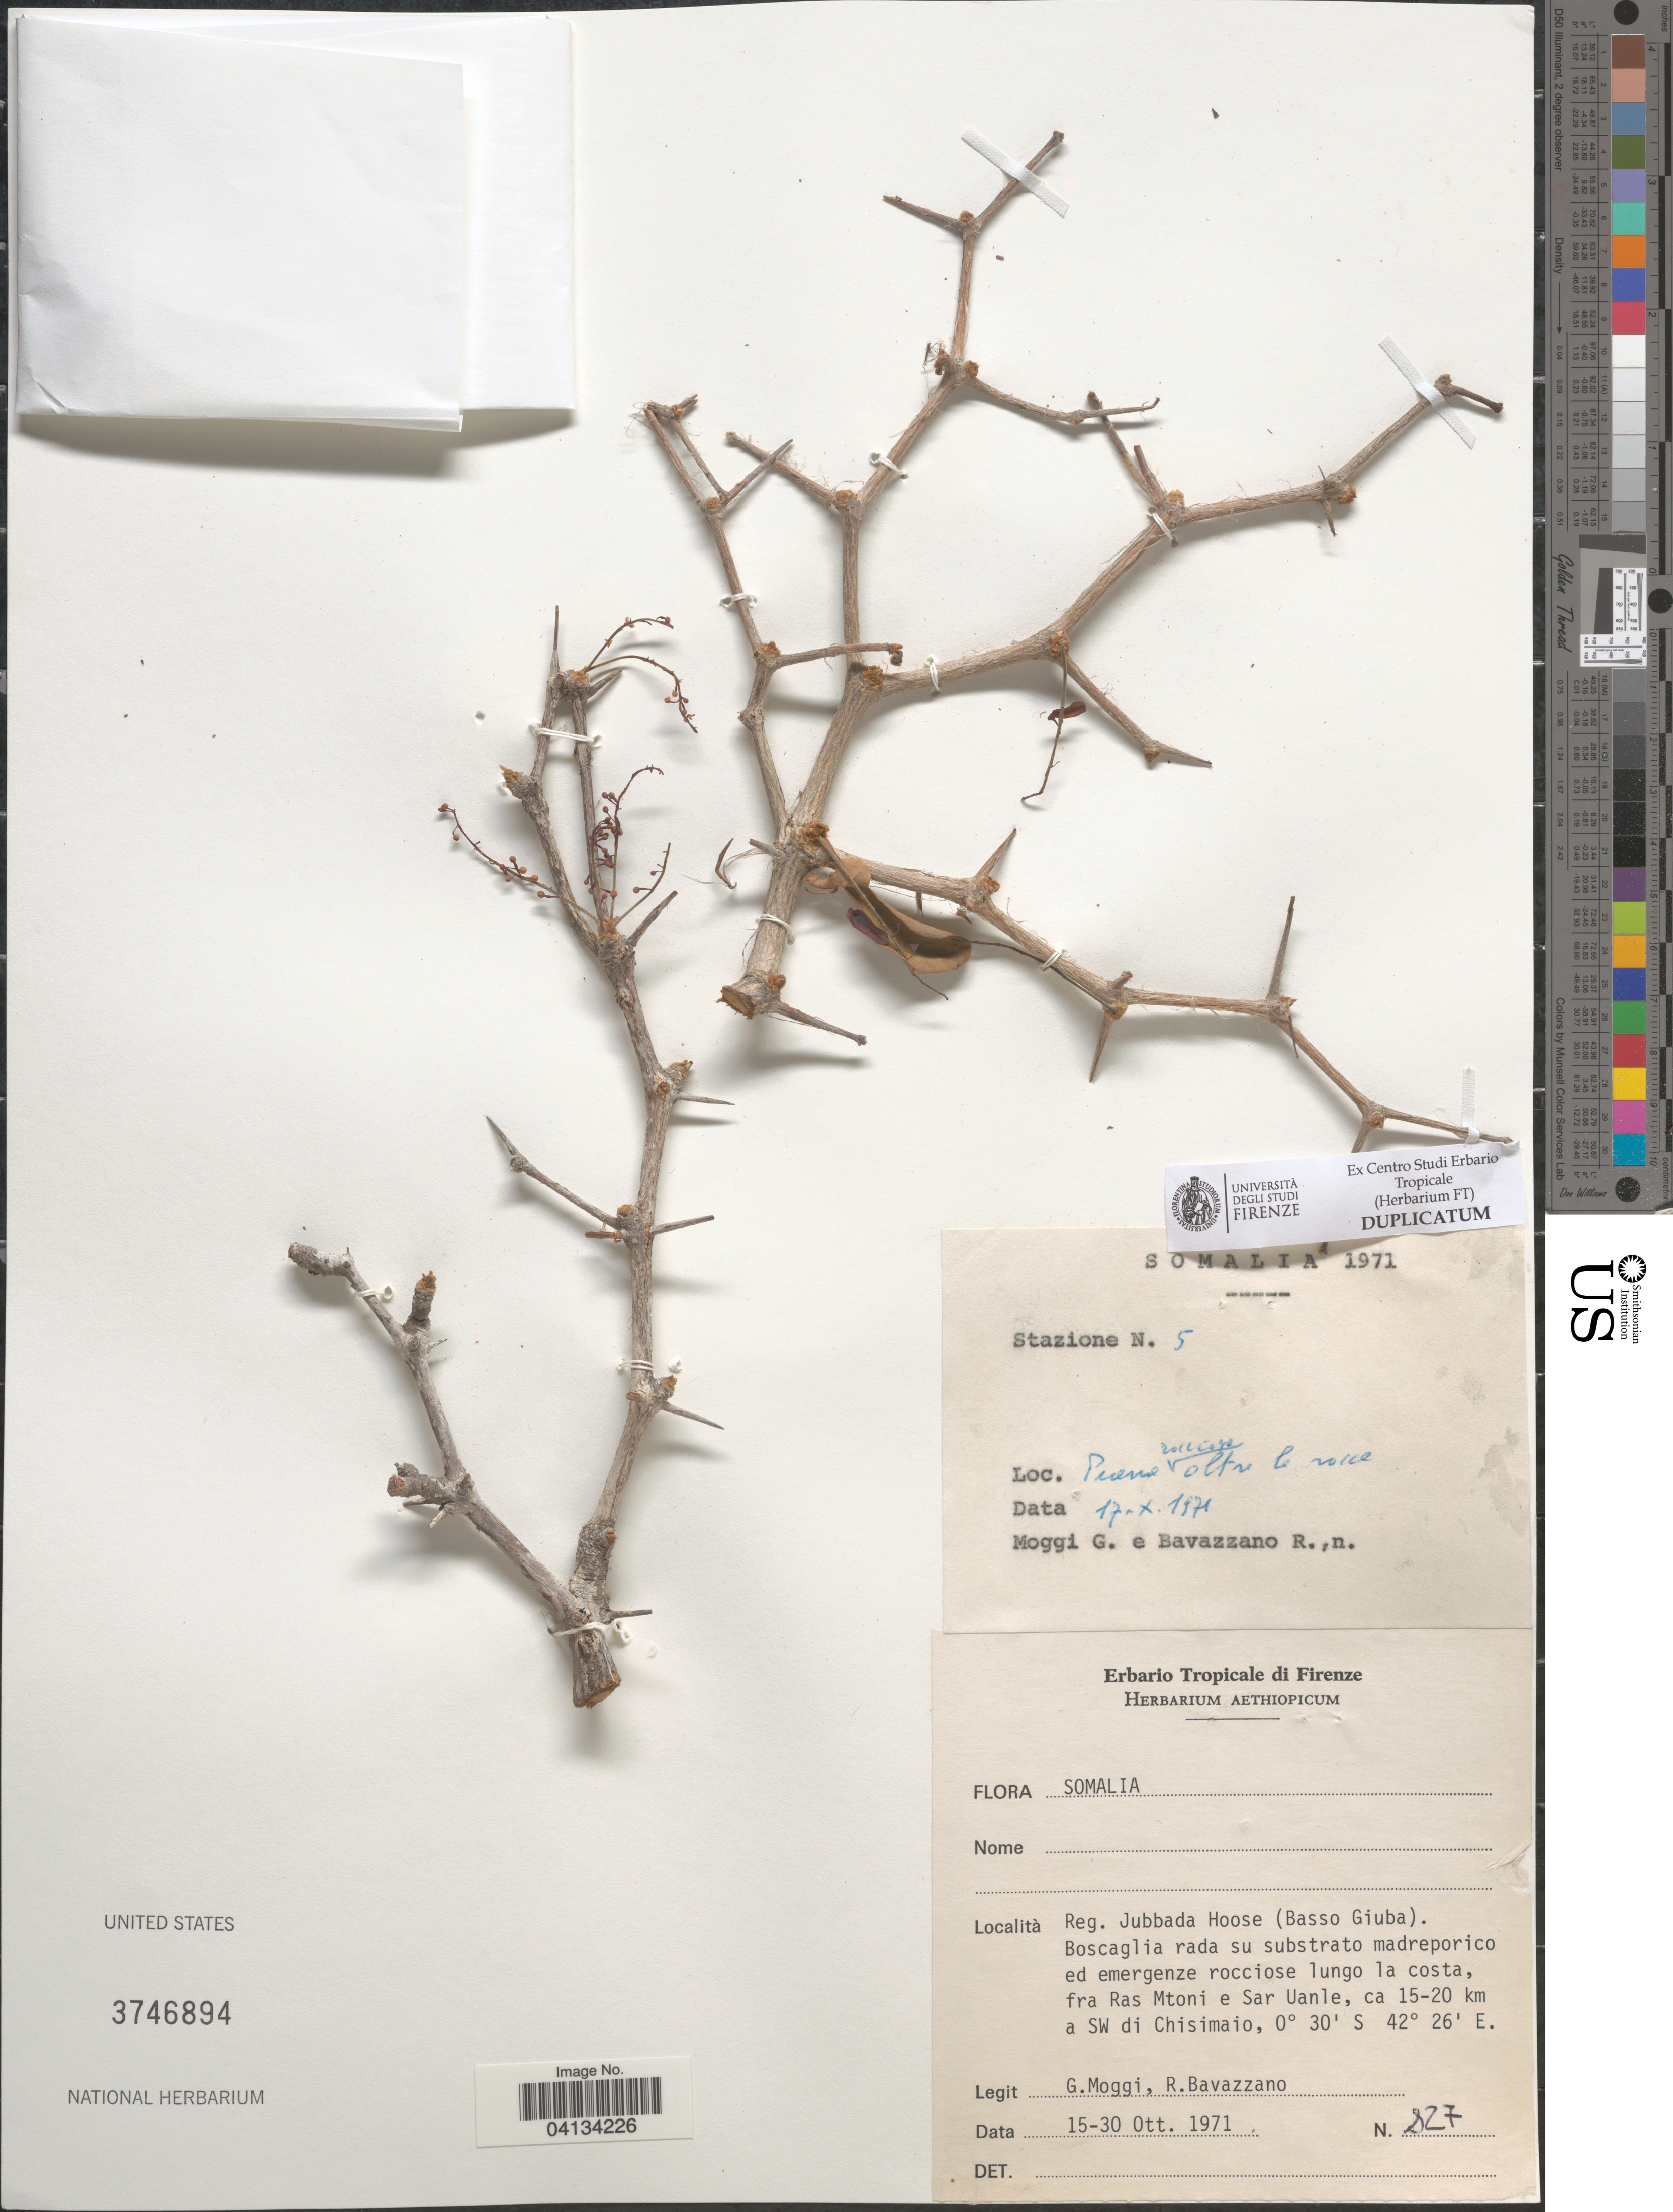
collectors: G. Moggi & R. Bavazzano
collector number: D27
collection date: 1971-10-17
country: Somalia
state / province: Jubbada Hoose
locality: Reg. Jubbada Hoose (Basso Giuba). Boscaglia rada su substrato madreporcio ed emergenze rocciose lungo la costa, fra Ras Mtoni e Sar Uanle, ca 15-20 km a SW di Chisimaio.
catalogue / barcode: US 3746894